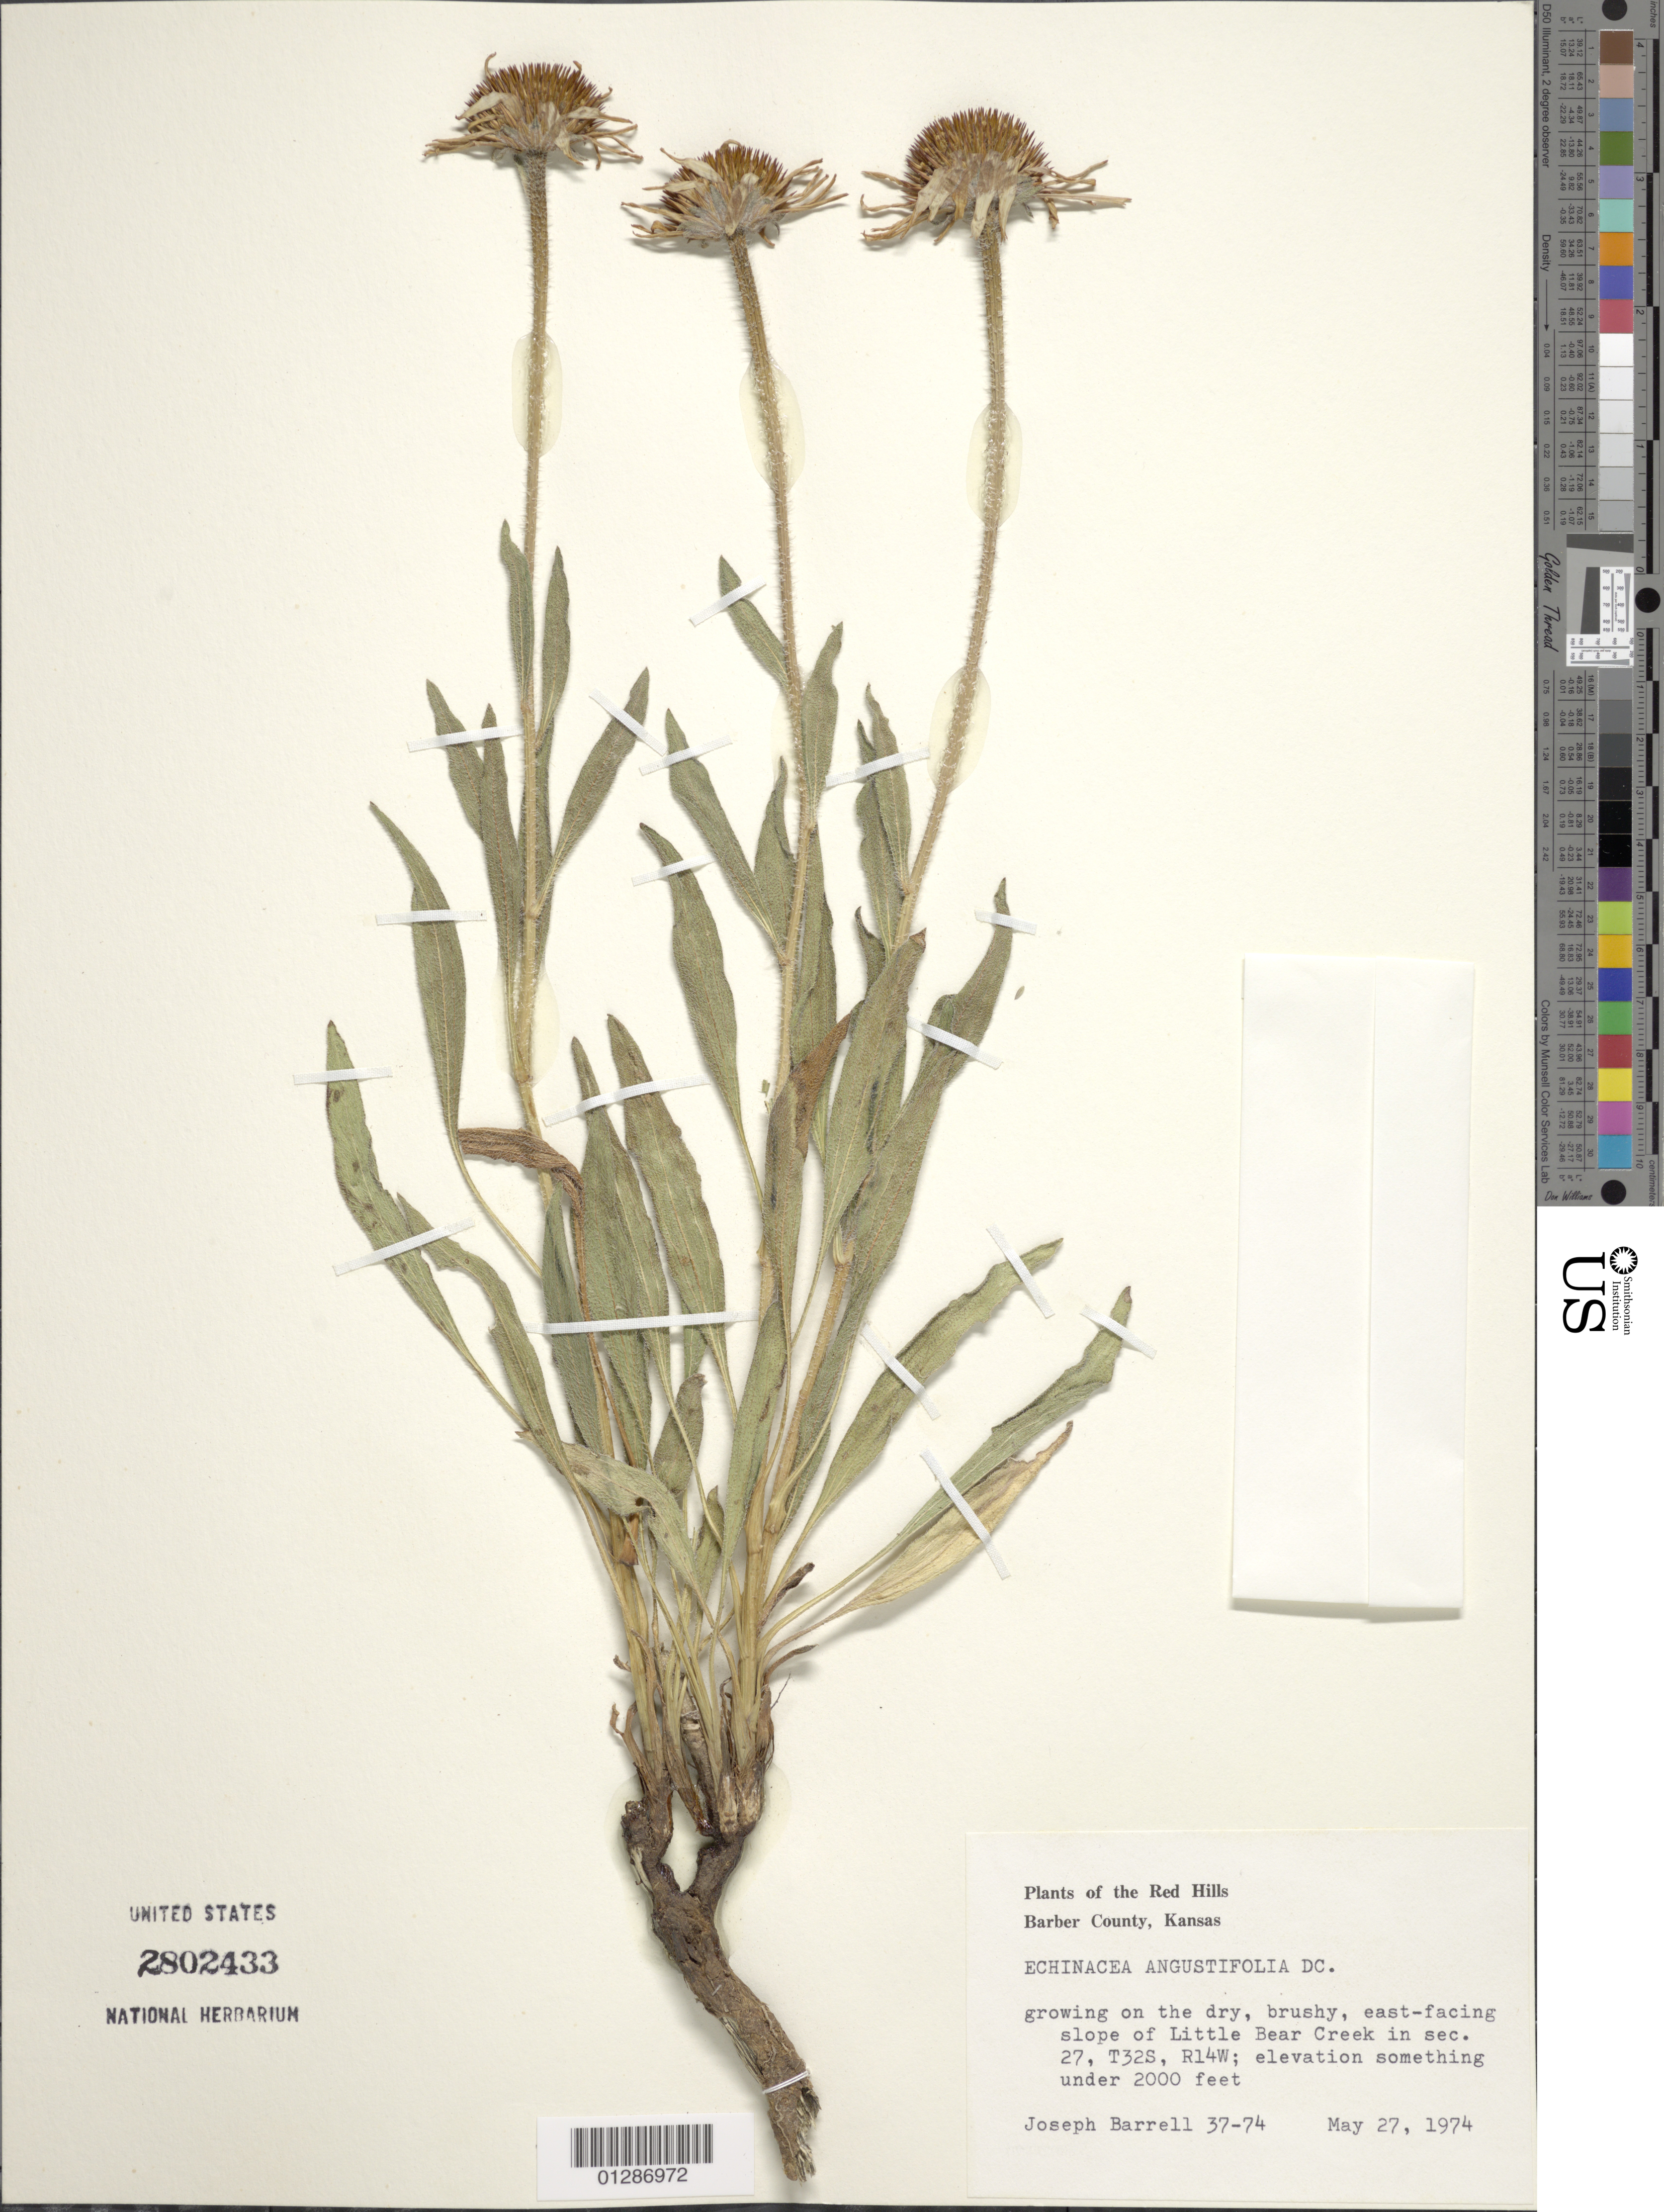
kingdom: Plantae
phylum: Tracheophyta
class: Magnoliopsida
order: Asterales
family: Asteraceae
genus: Echinacea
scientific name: Echinacea angustifolia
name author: DC.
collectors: J. Barrell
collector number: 37-74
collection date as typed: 27 May 1974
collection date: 1974-05-27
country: United States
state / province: Kansas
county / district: Barber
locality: Red Hills. E-facing slope of Little Bear Creek.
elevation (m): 610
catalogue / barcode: US 2802433